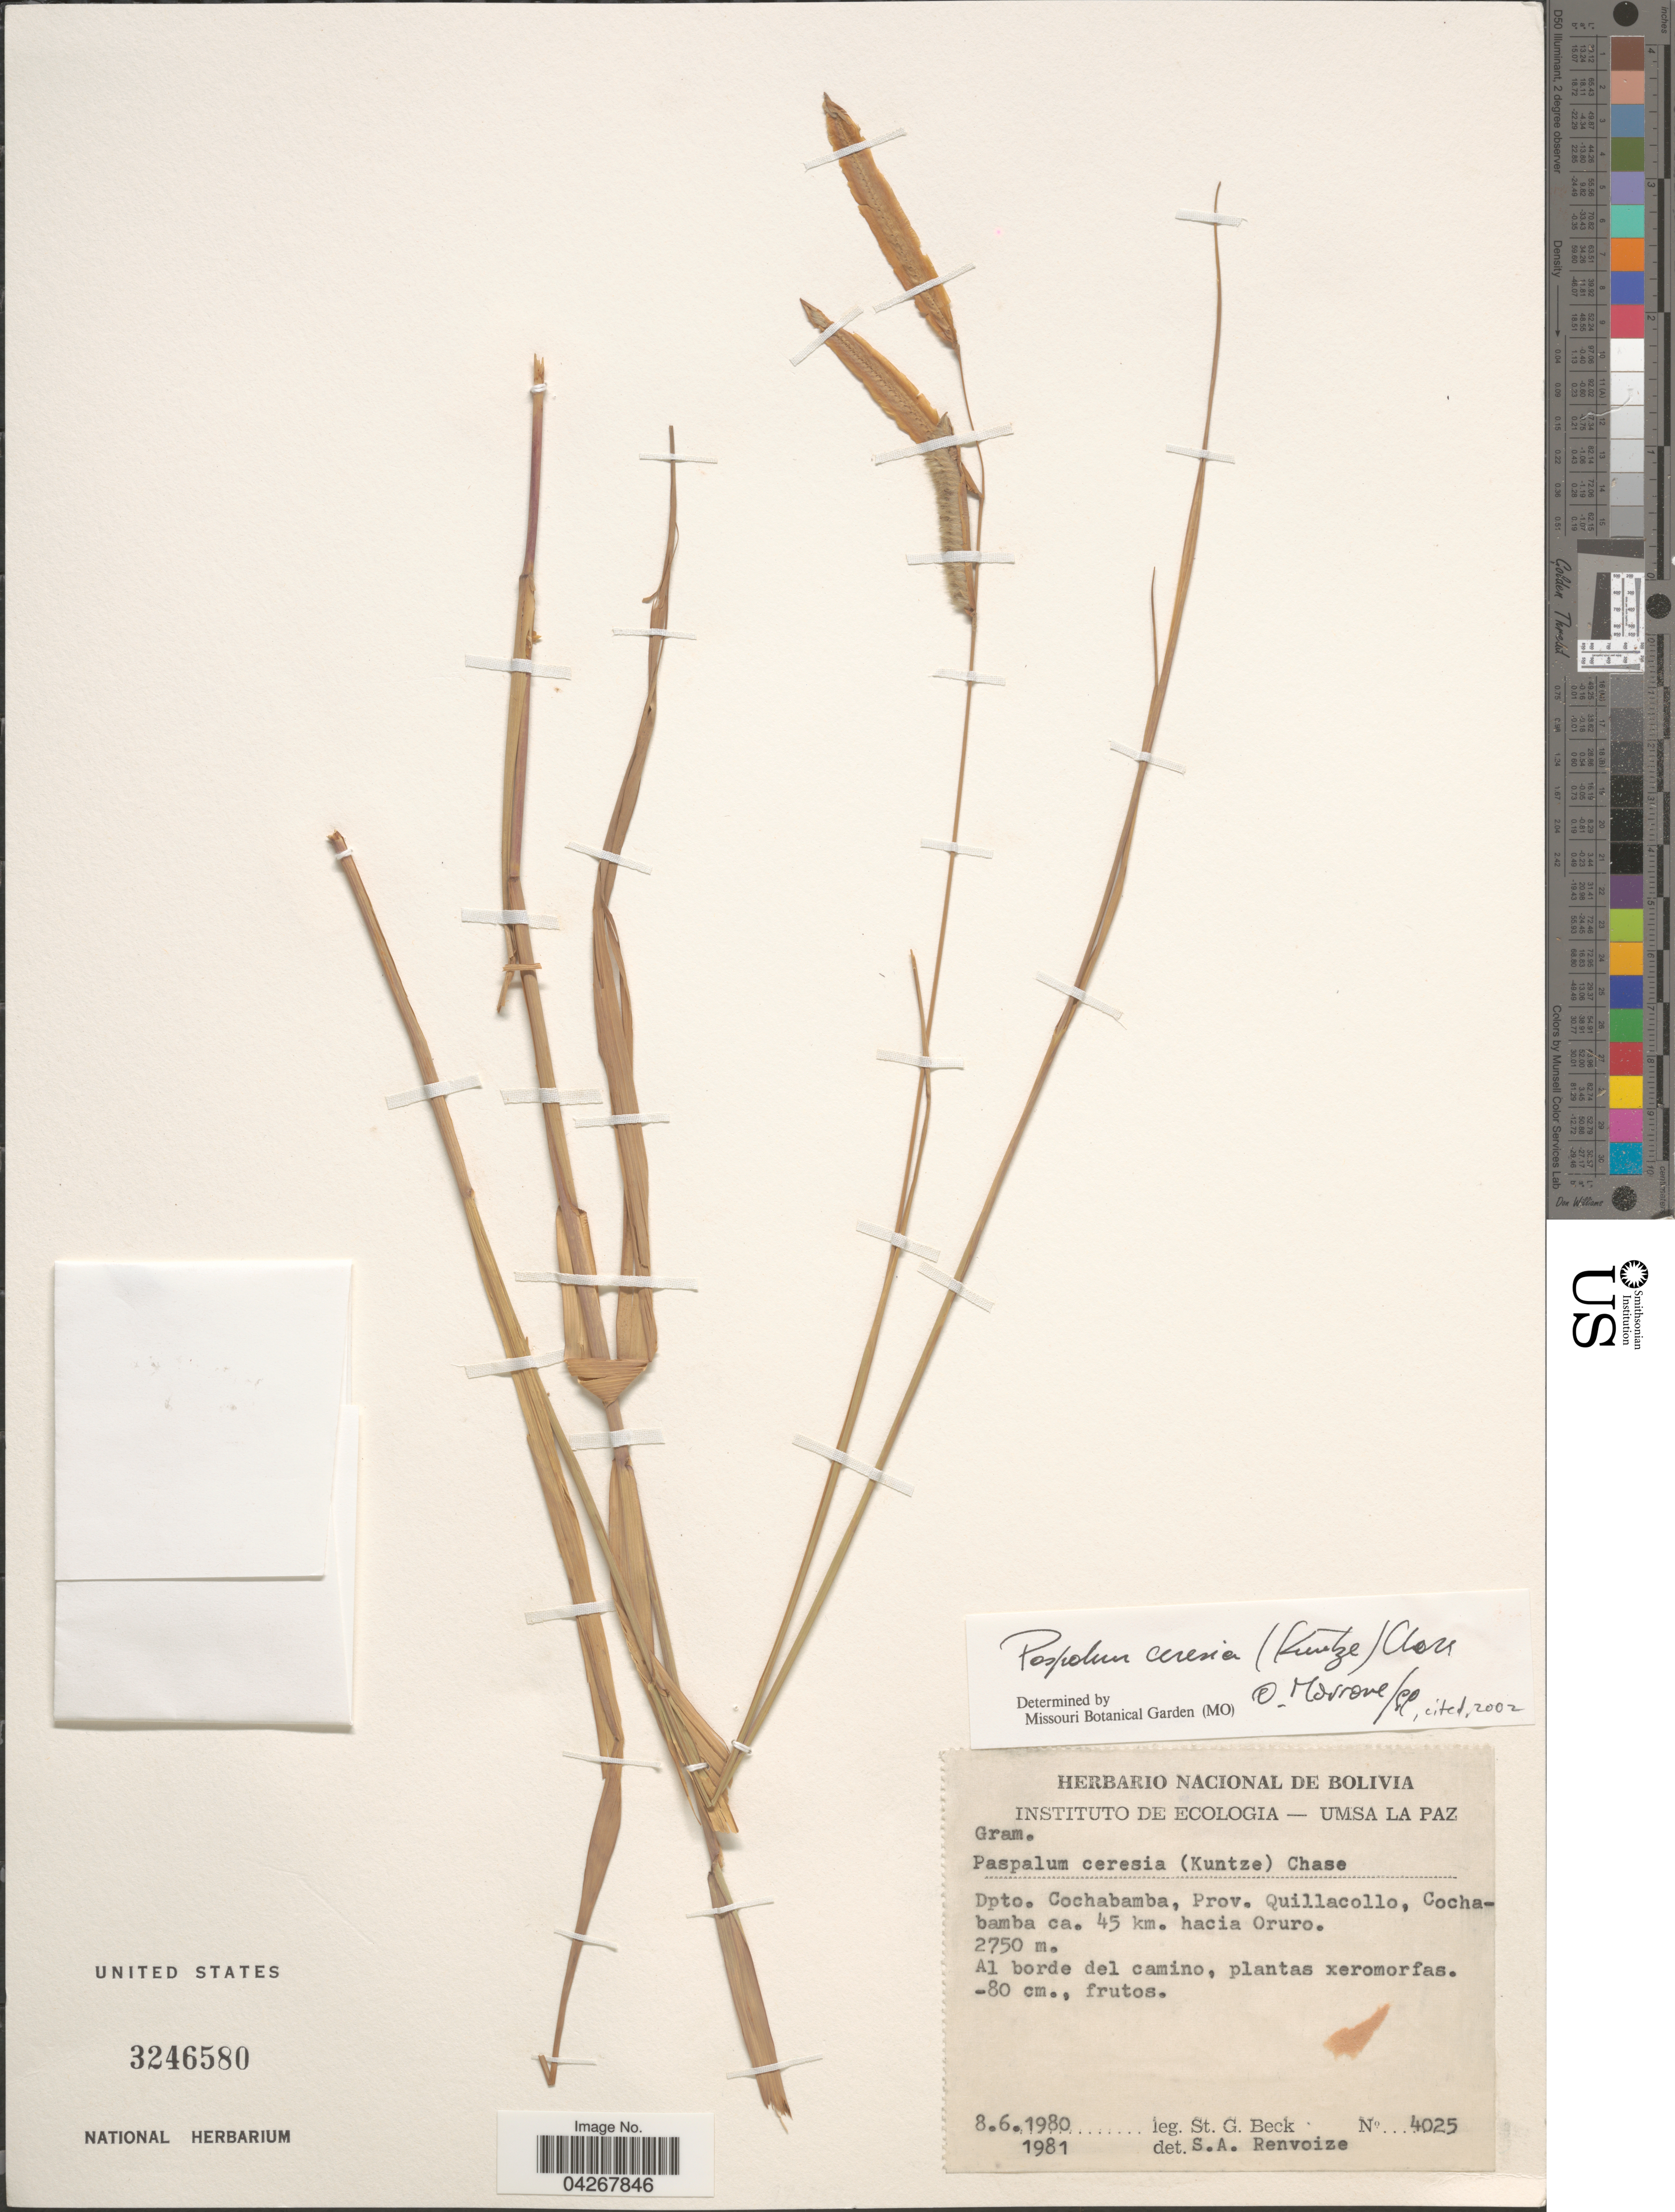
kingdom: Plantae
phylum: Tracheophyta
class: Liliopsida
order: Poales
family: Poaceae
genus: Paspalum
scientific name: Paspalum ceresia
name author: (Kuntze) Chase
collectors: S. G. Beck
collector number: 4025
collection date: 1980-06-08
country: Bolivia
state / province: Cochabamba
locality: Dpto. Cochabamba, Prov. Quillacollo, Cochabamba ca. 45 km. hacia Oruro.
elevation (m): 2750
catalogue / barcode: US 3246580